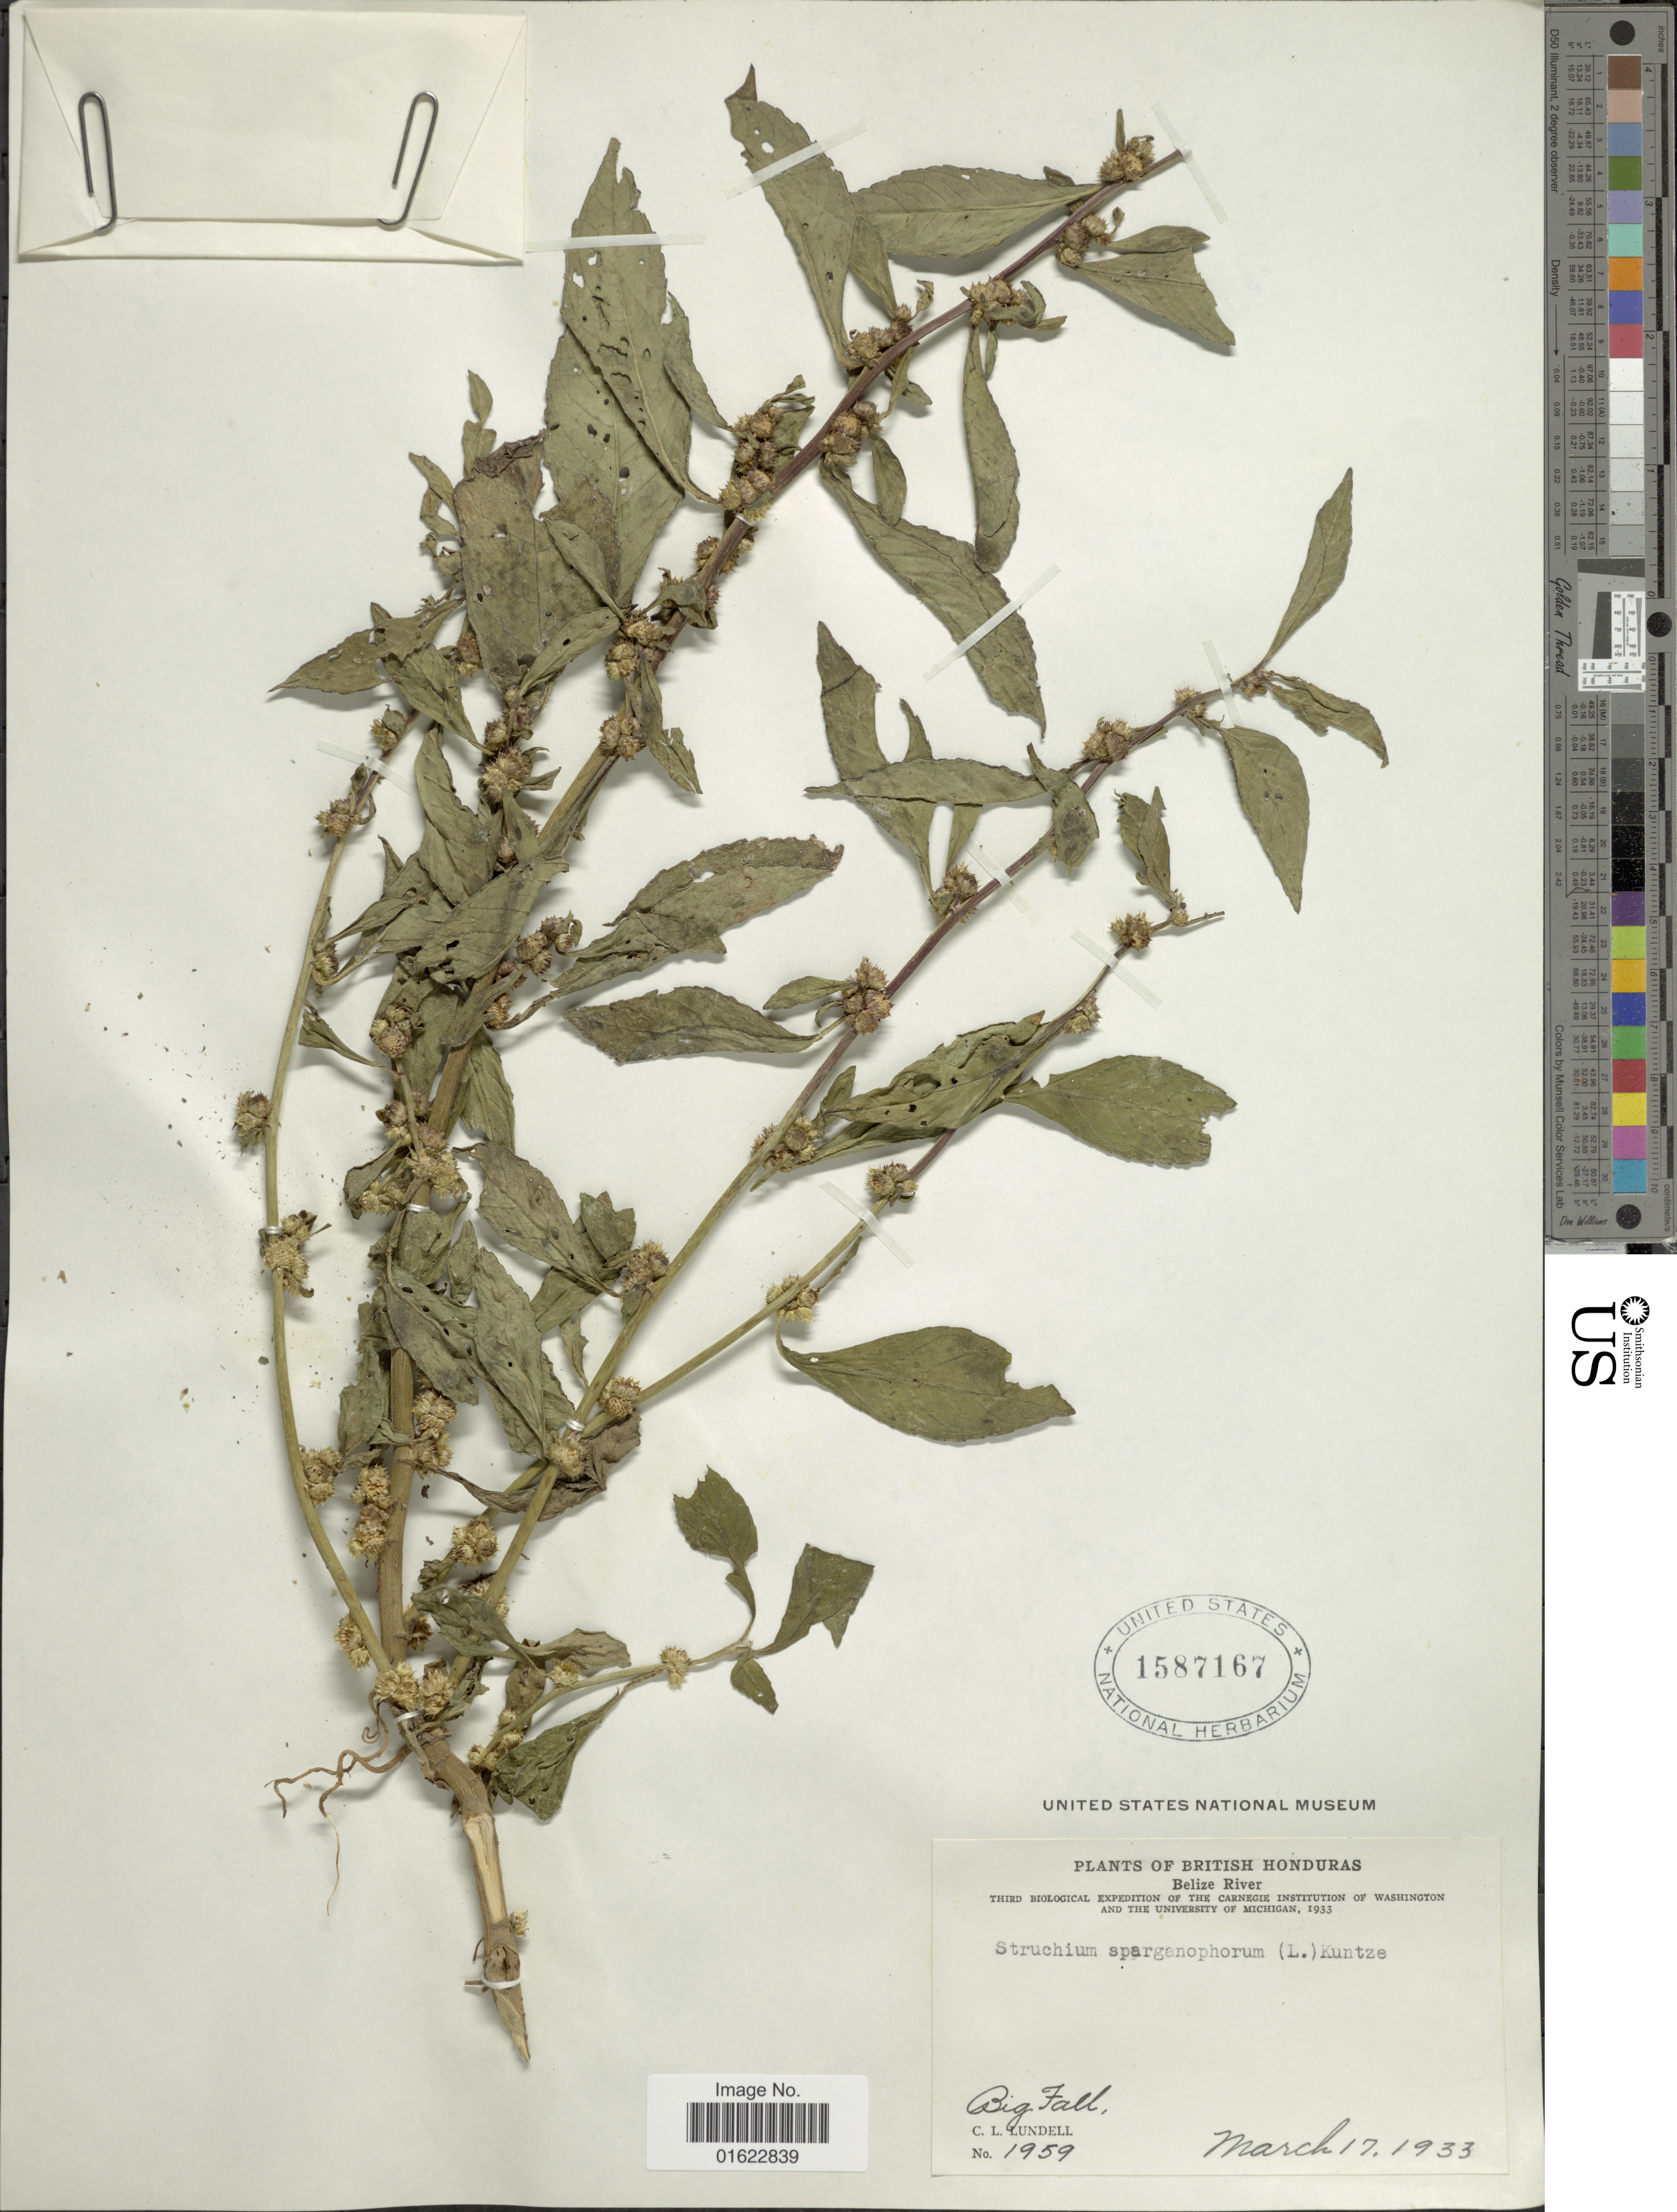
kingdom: Plantae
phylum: Tracheophyta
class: Magnoliopsida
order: Asterales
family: Asteraceae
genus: Struchium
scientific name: Struchium sparganophorum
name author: (L.) Kuntze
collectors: C. L. Lundell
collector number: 1959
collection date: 1933-03-17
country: Belize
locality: British Honduras. Belize River. Big Fall.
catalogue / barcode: US 1587167